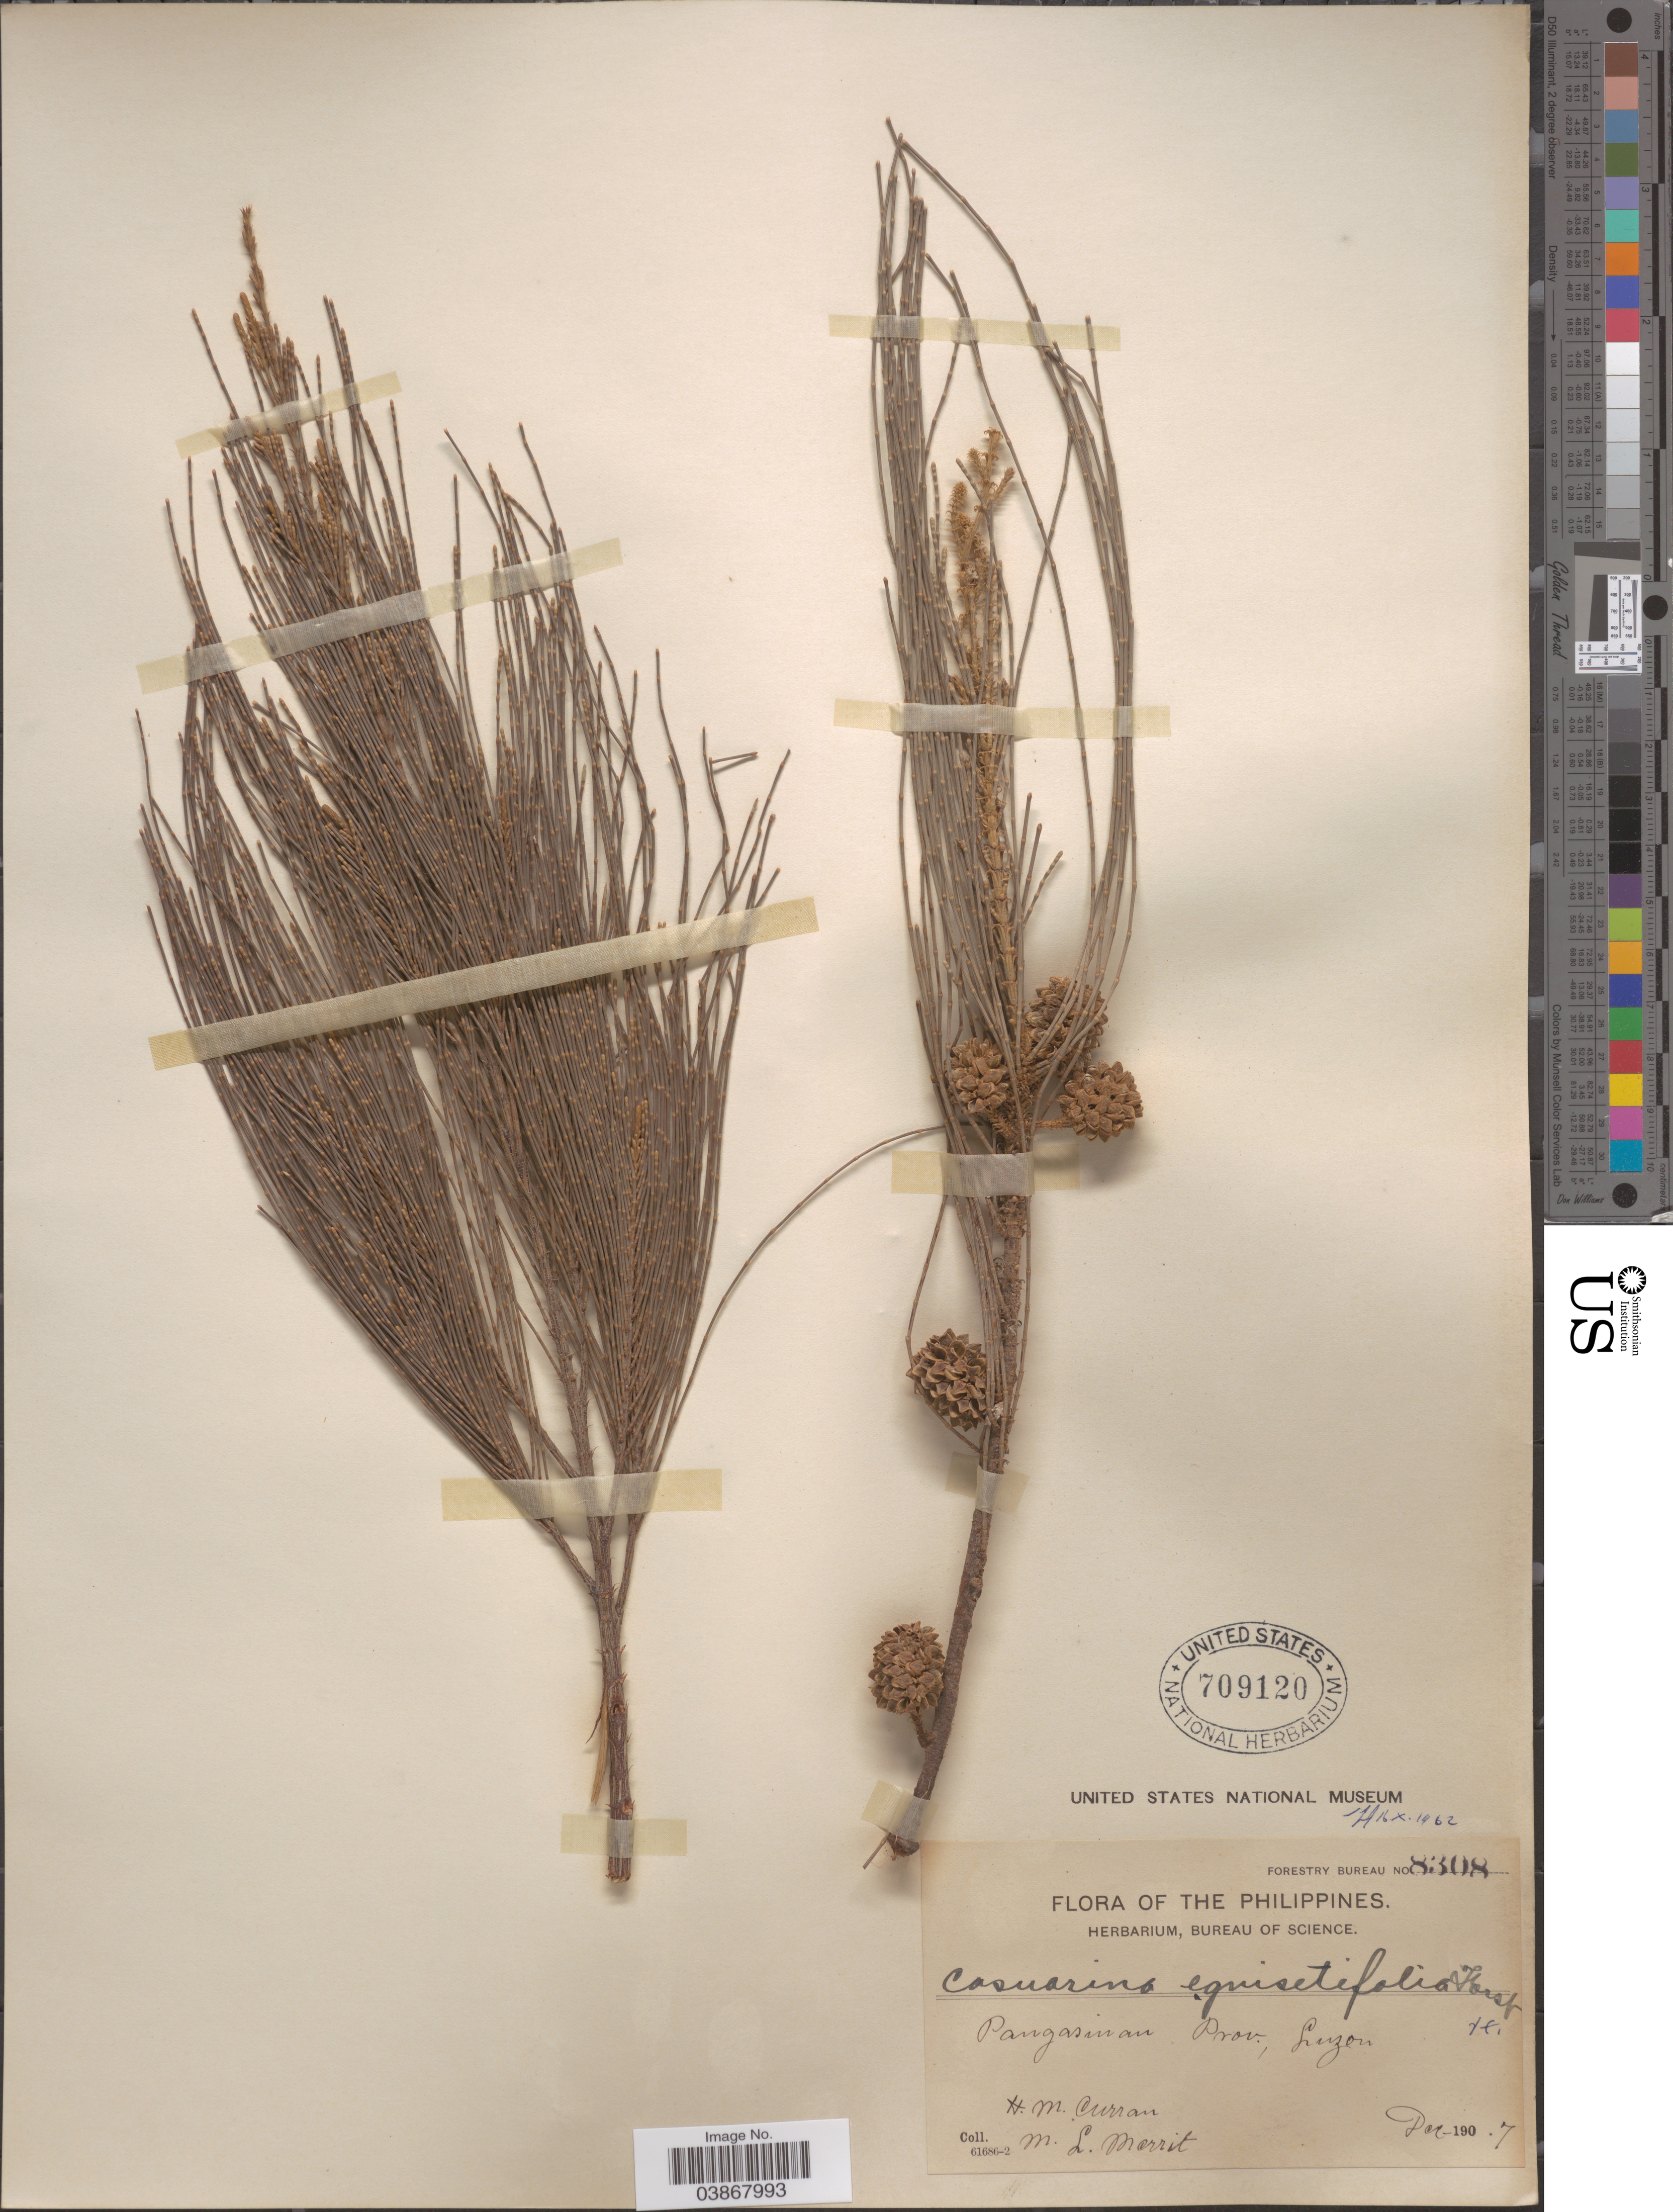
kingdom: Plantae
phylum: Tracheophyta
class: Magnoliopsida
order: Fagales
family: Casuarinaceae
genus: Casuarina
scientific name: Casuarina equisetifolia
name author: L.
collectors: H. M. Curran & M. L. Merritt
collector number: Forestry Bureau 8308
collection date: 1907-12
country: Philippines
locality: Pangasinan Prov., Luzon.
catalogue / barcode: US 709120